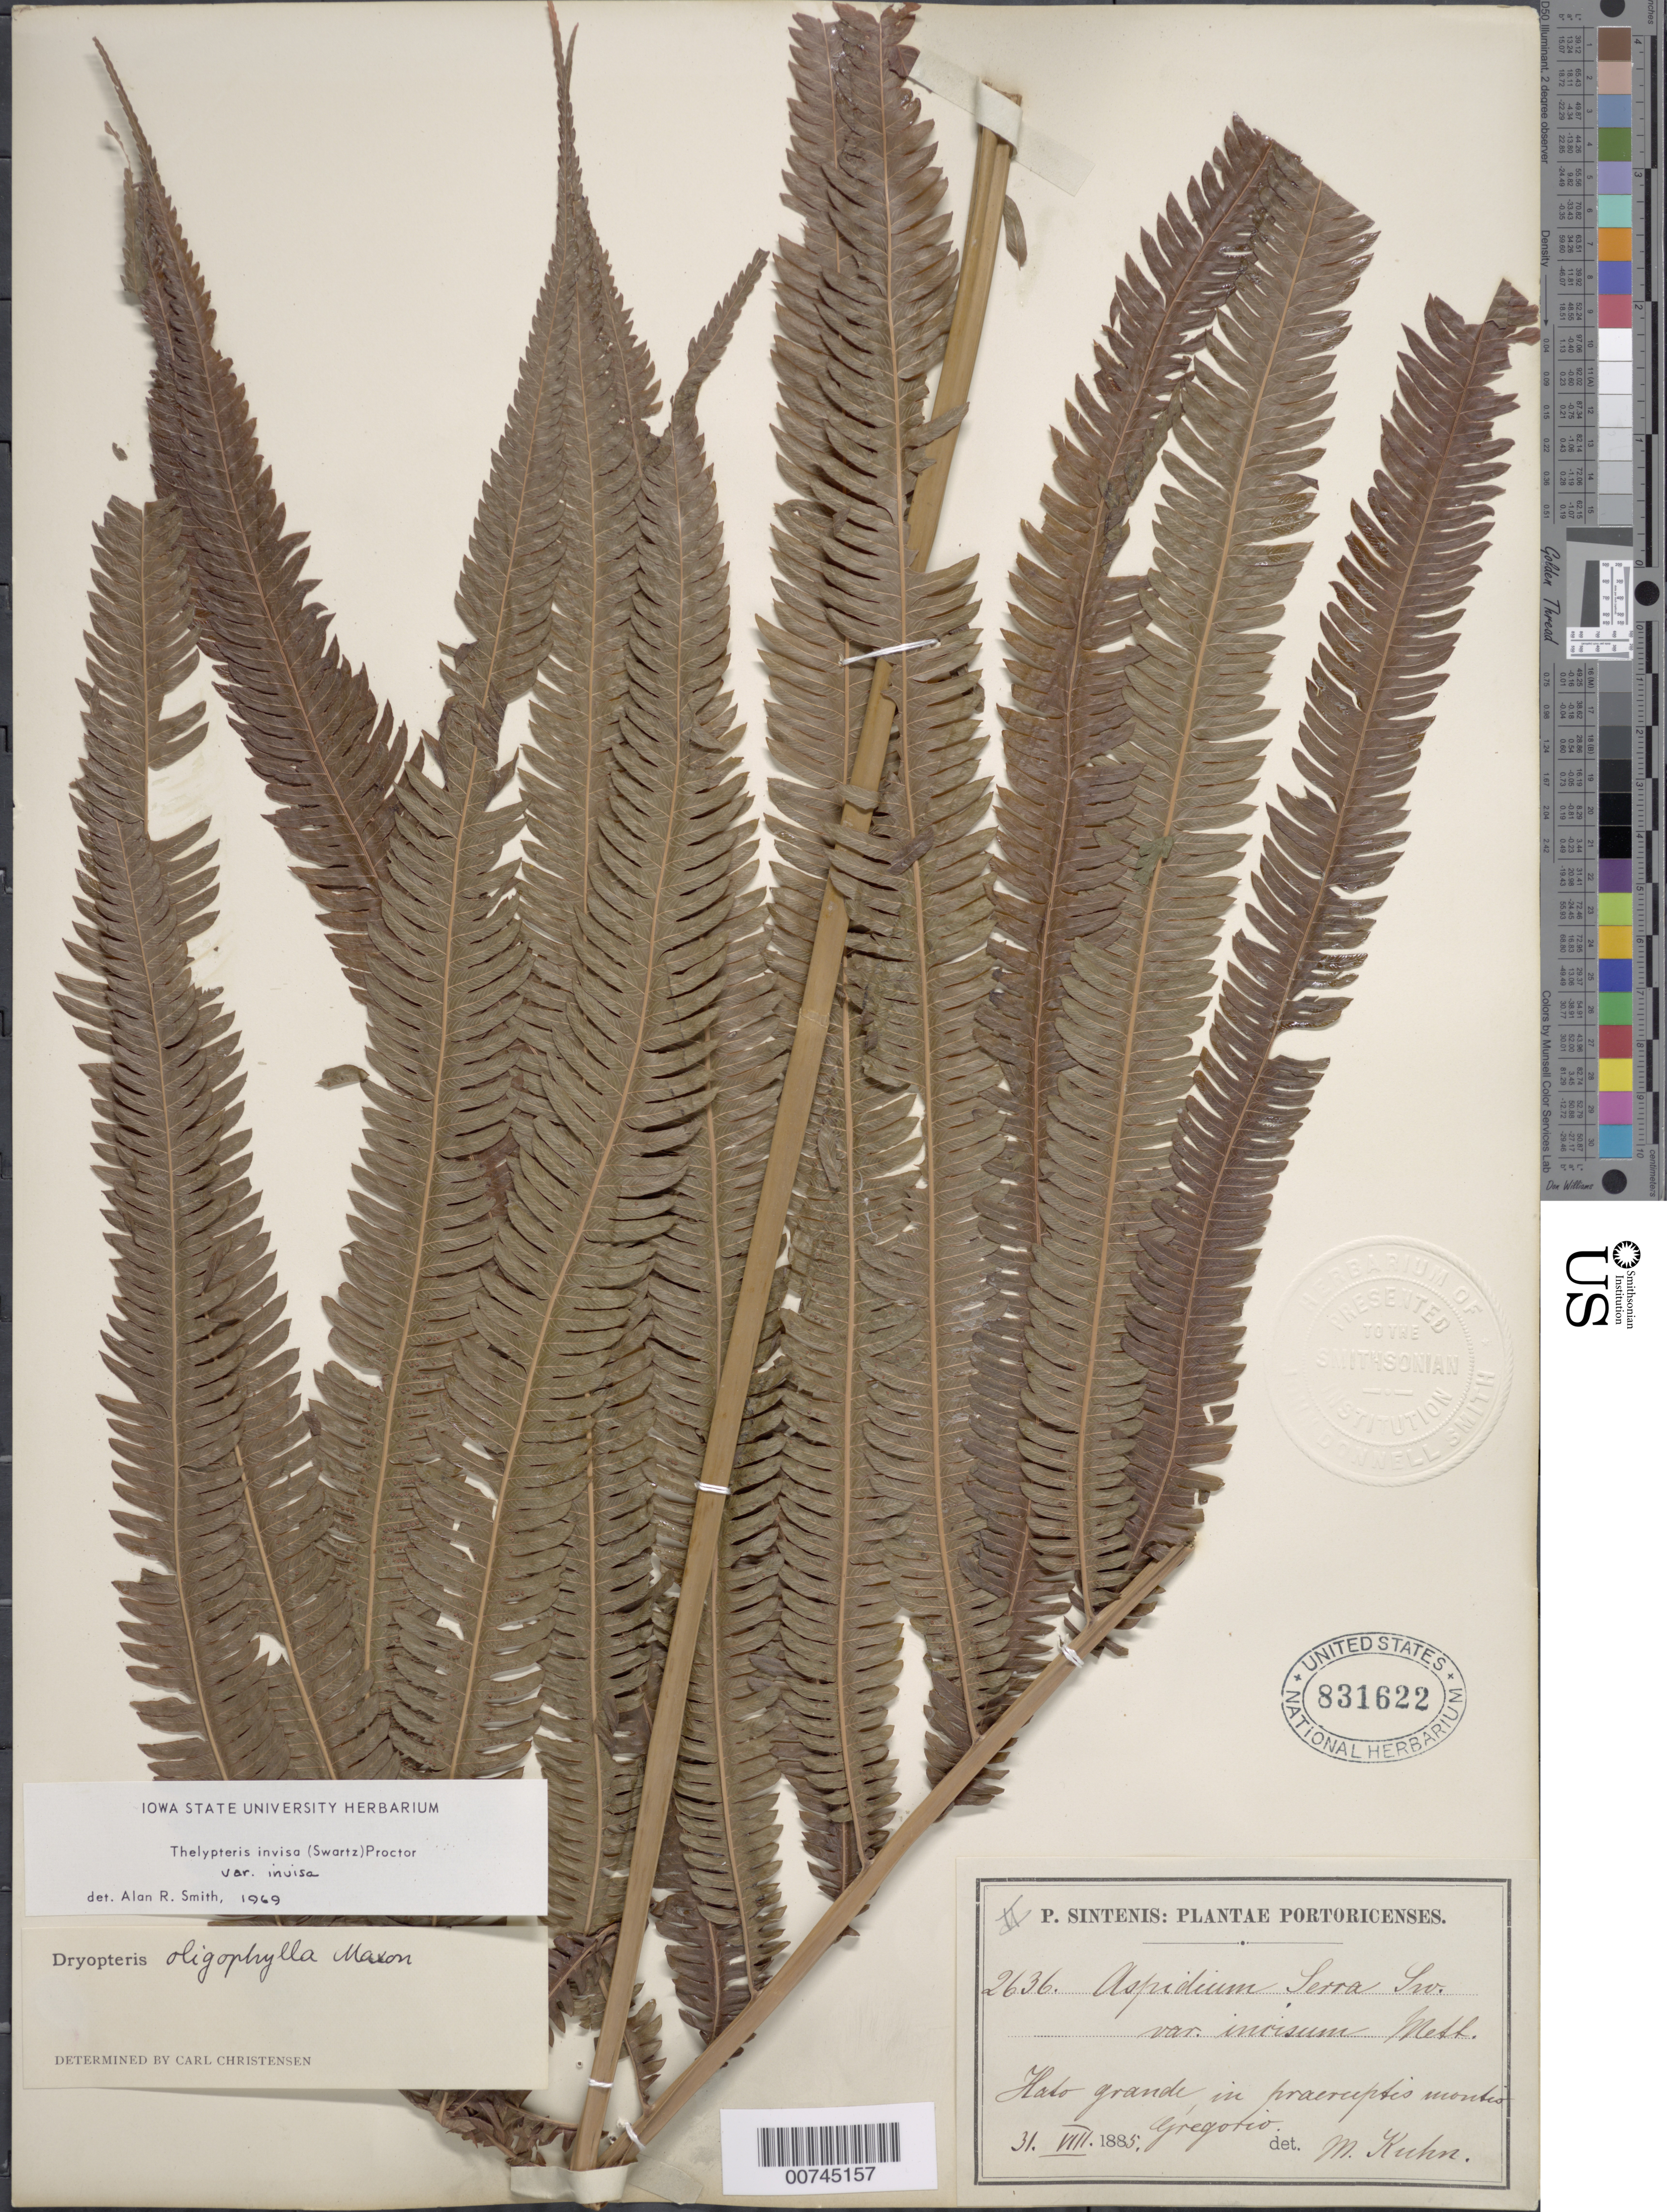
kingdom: Plantae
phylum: Tracheophyta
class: Polypodiopsida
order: Polypodiales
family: Thelypteridaceae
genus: Cyclosorus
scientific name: Cyclosorus grandis (A.R. Sm.) comb. nov., ined 2015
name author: (A.R. Sm.)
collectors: P. Sintenis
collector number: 2636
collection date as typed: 31 Aug 1885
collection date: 1885-08-31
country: Puerto Rico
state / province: Río Grande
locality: Hato Grande, in Monte Gregorio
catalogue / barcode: US 831622